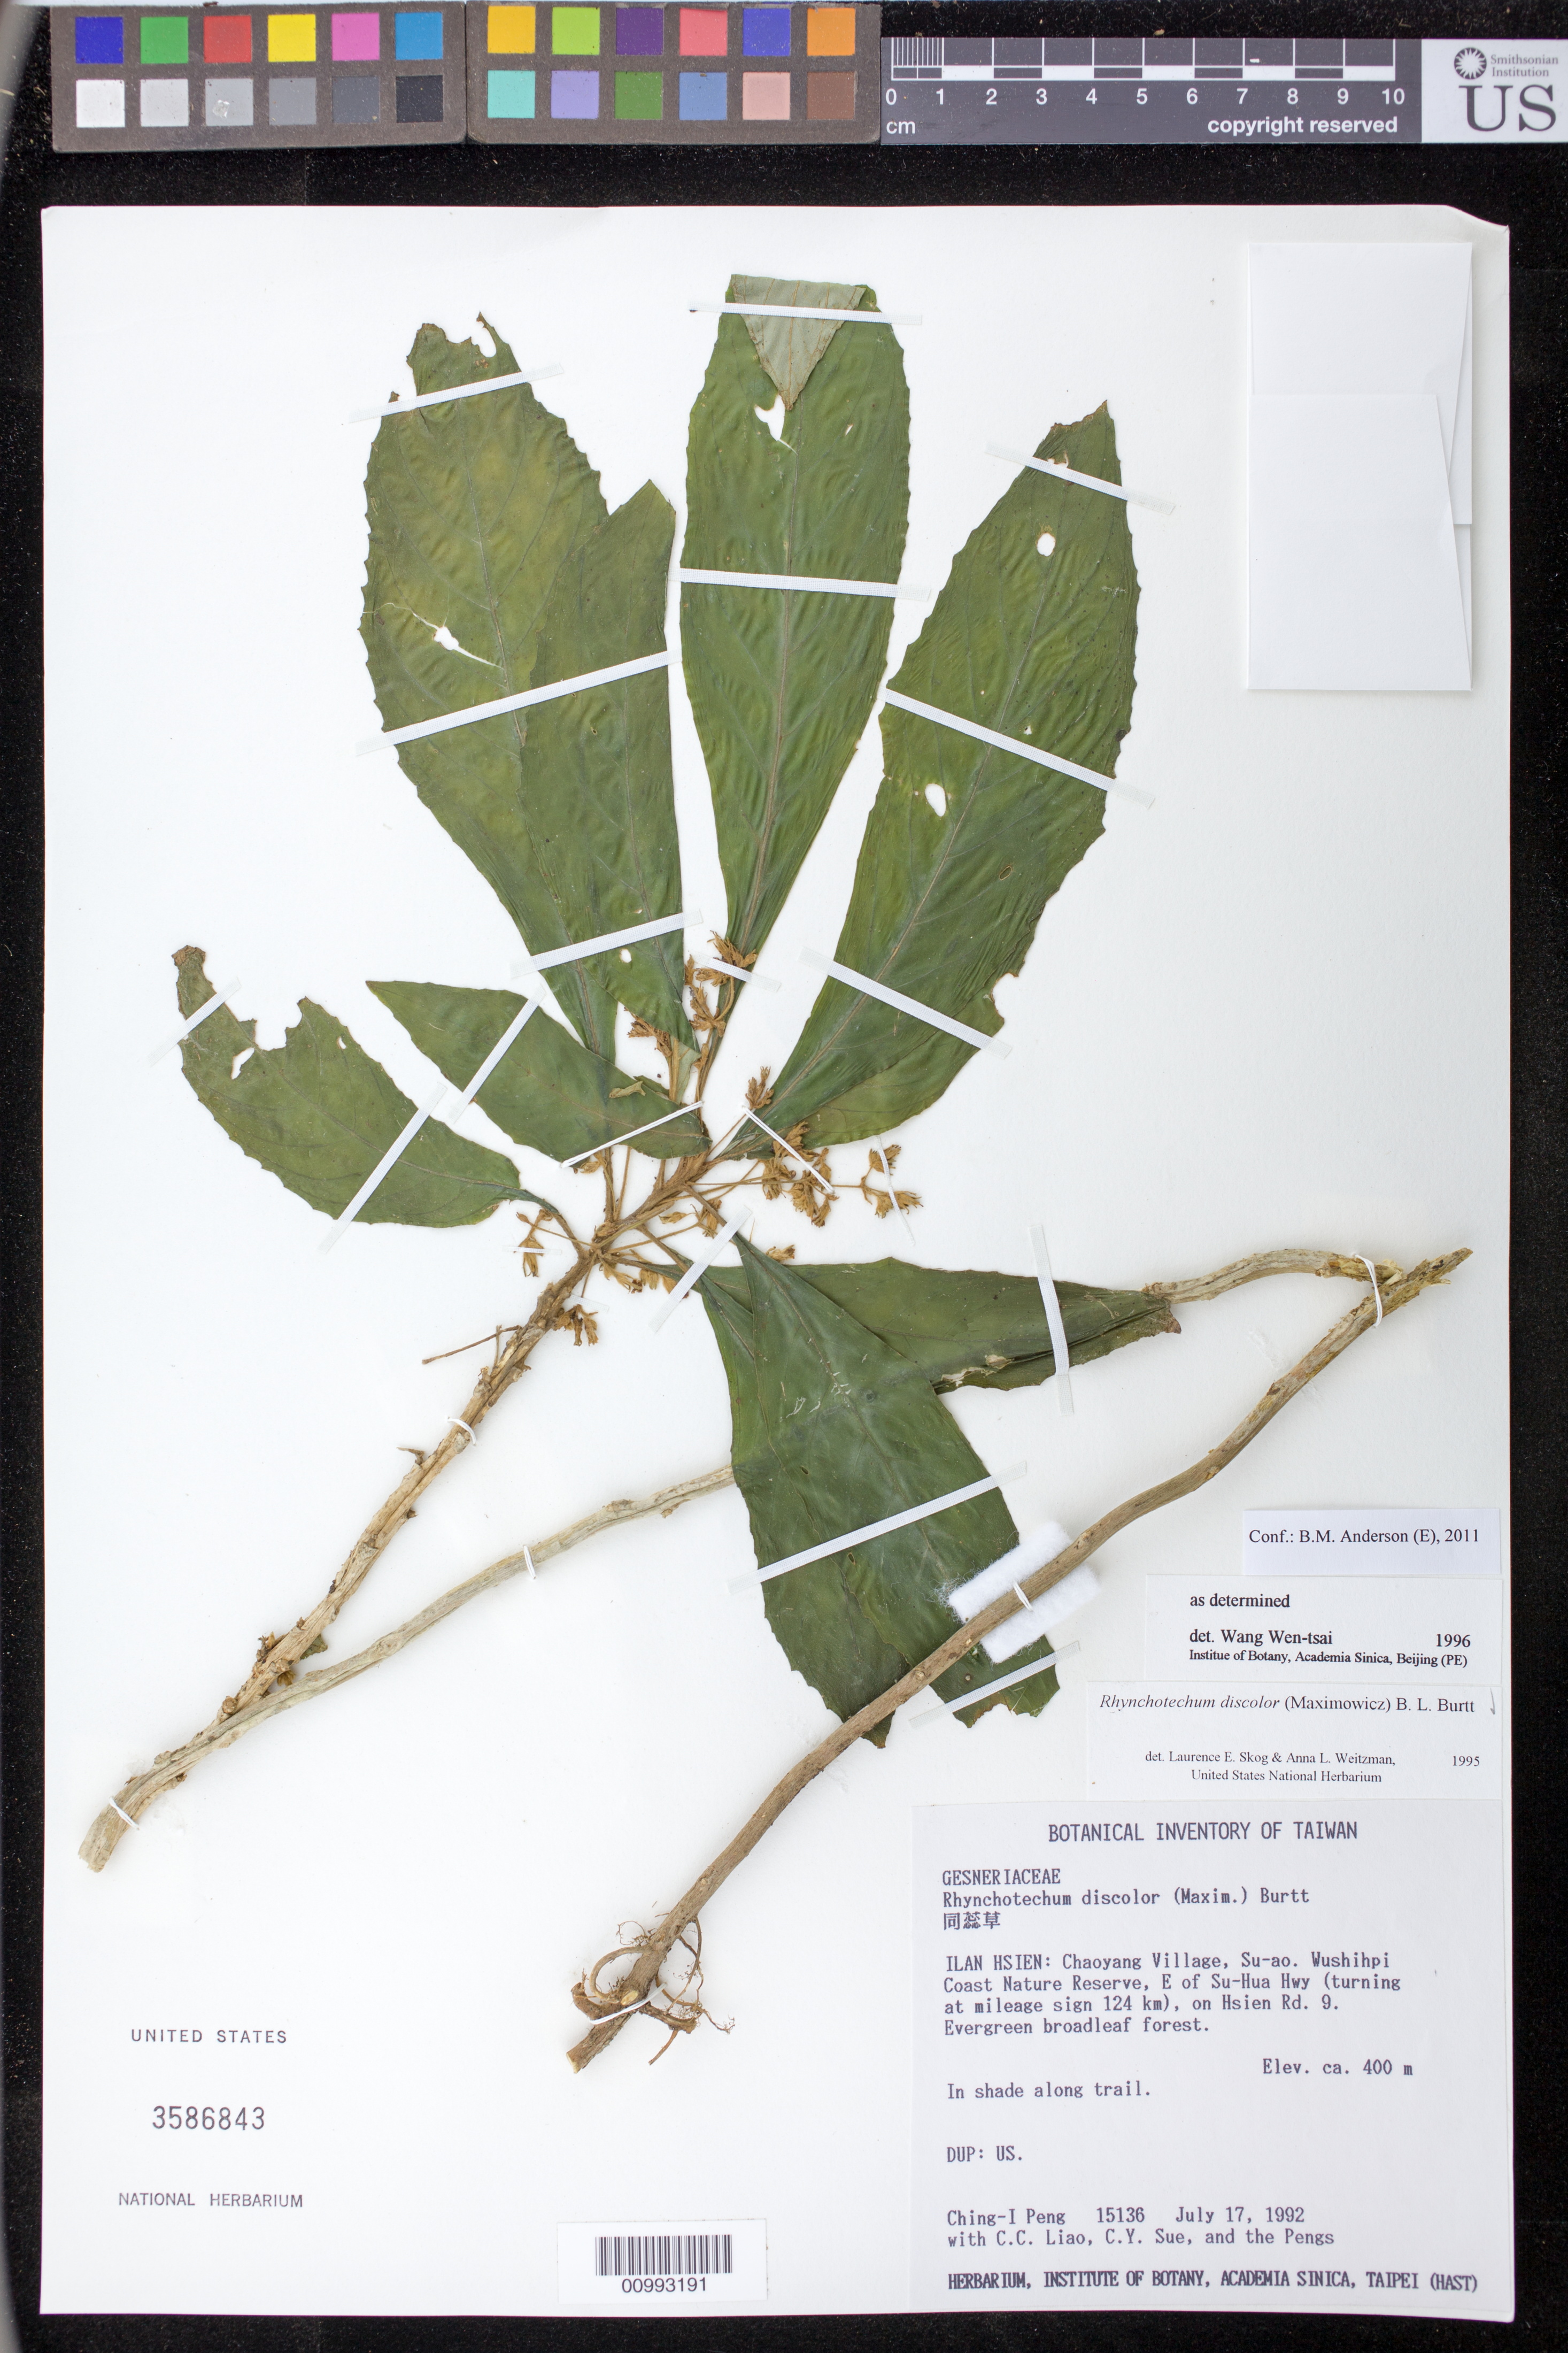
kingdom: Plantae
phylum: Tracheophyta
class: Magnoliopsida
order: Lamiales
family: Gesneriaceae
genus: Rhynchotechum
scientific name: Rhynchotechum discolor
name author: (Maxim.) B.L. Burtt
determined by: Skog, L. E.; Weitzman, A. L.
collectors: C.-I Peng & et al.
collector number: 15136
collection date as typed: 17 Jul 1992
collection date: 1992-07-17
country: Taiwan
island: Taiwan [Formosa]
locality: Ilan Hsien: Chaoyang Village, Su-ao, Wushihpi Coast Nature Reserve, E of Su-Hua Hwy (turning at mileage sign 124 km), on Hsien Rd. 9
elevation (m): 400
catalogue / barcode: US 3586843